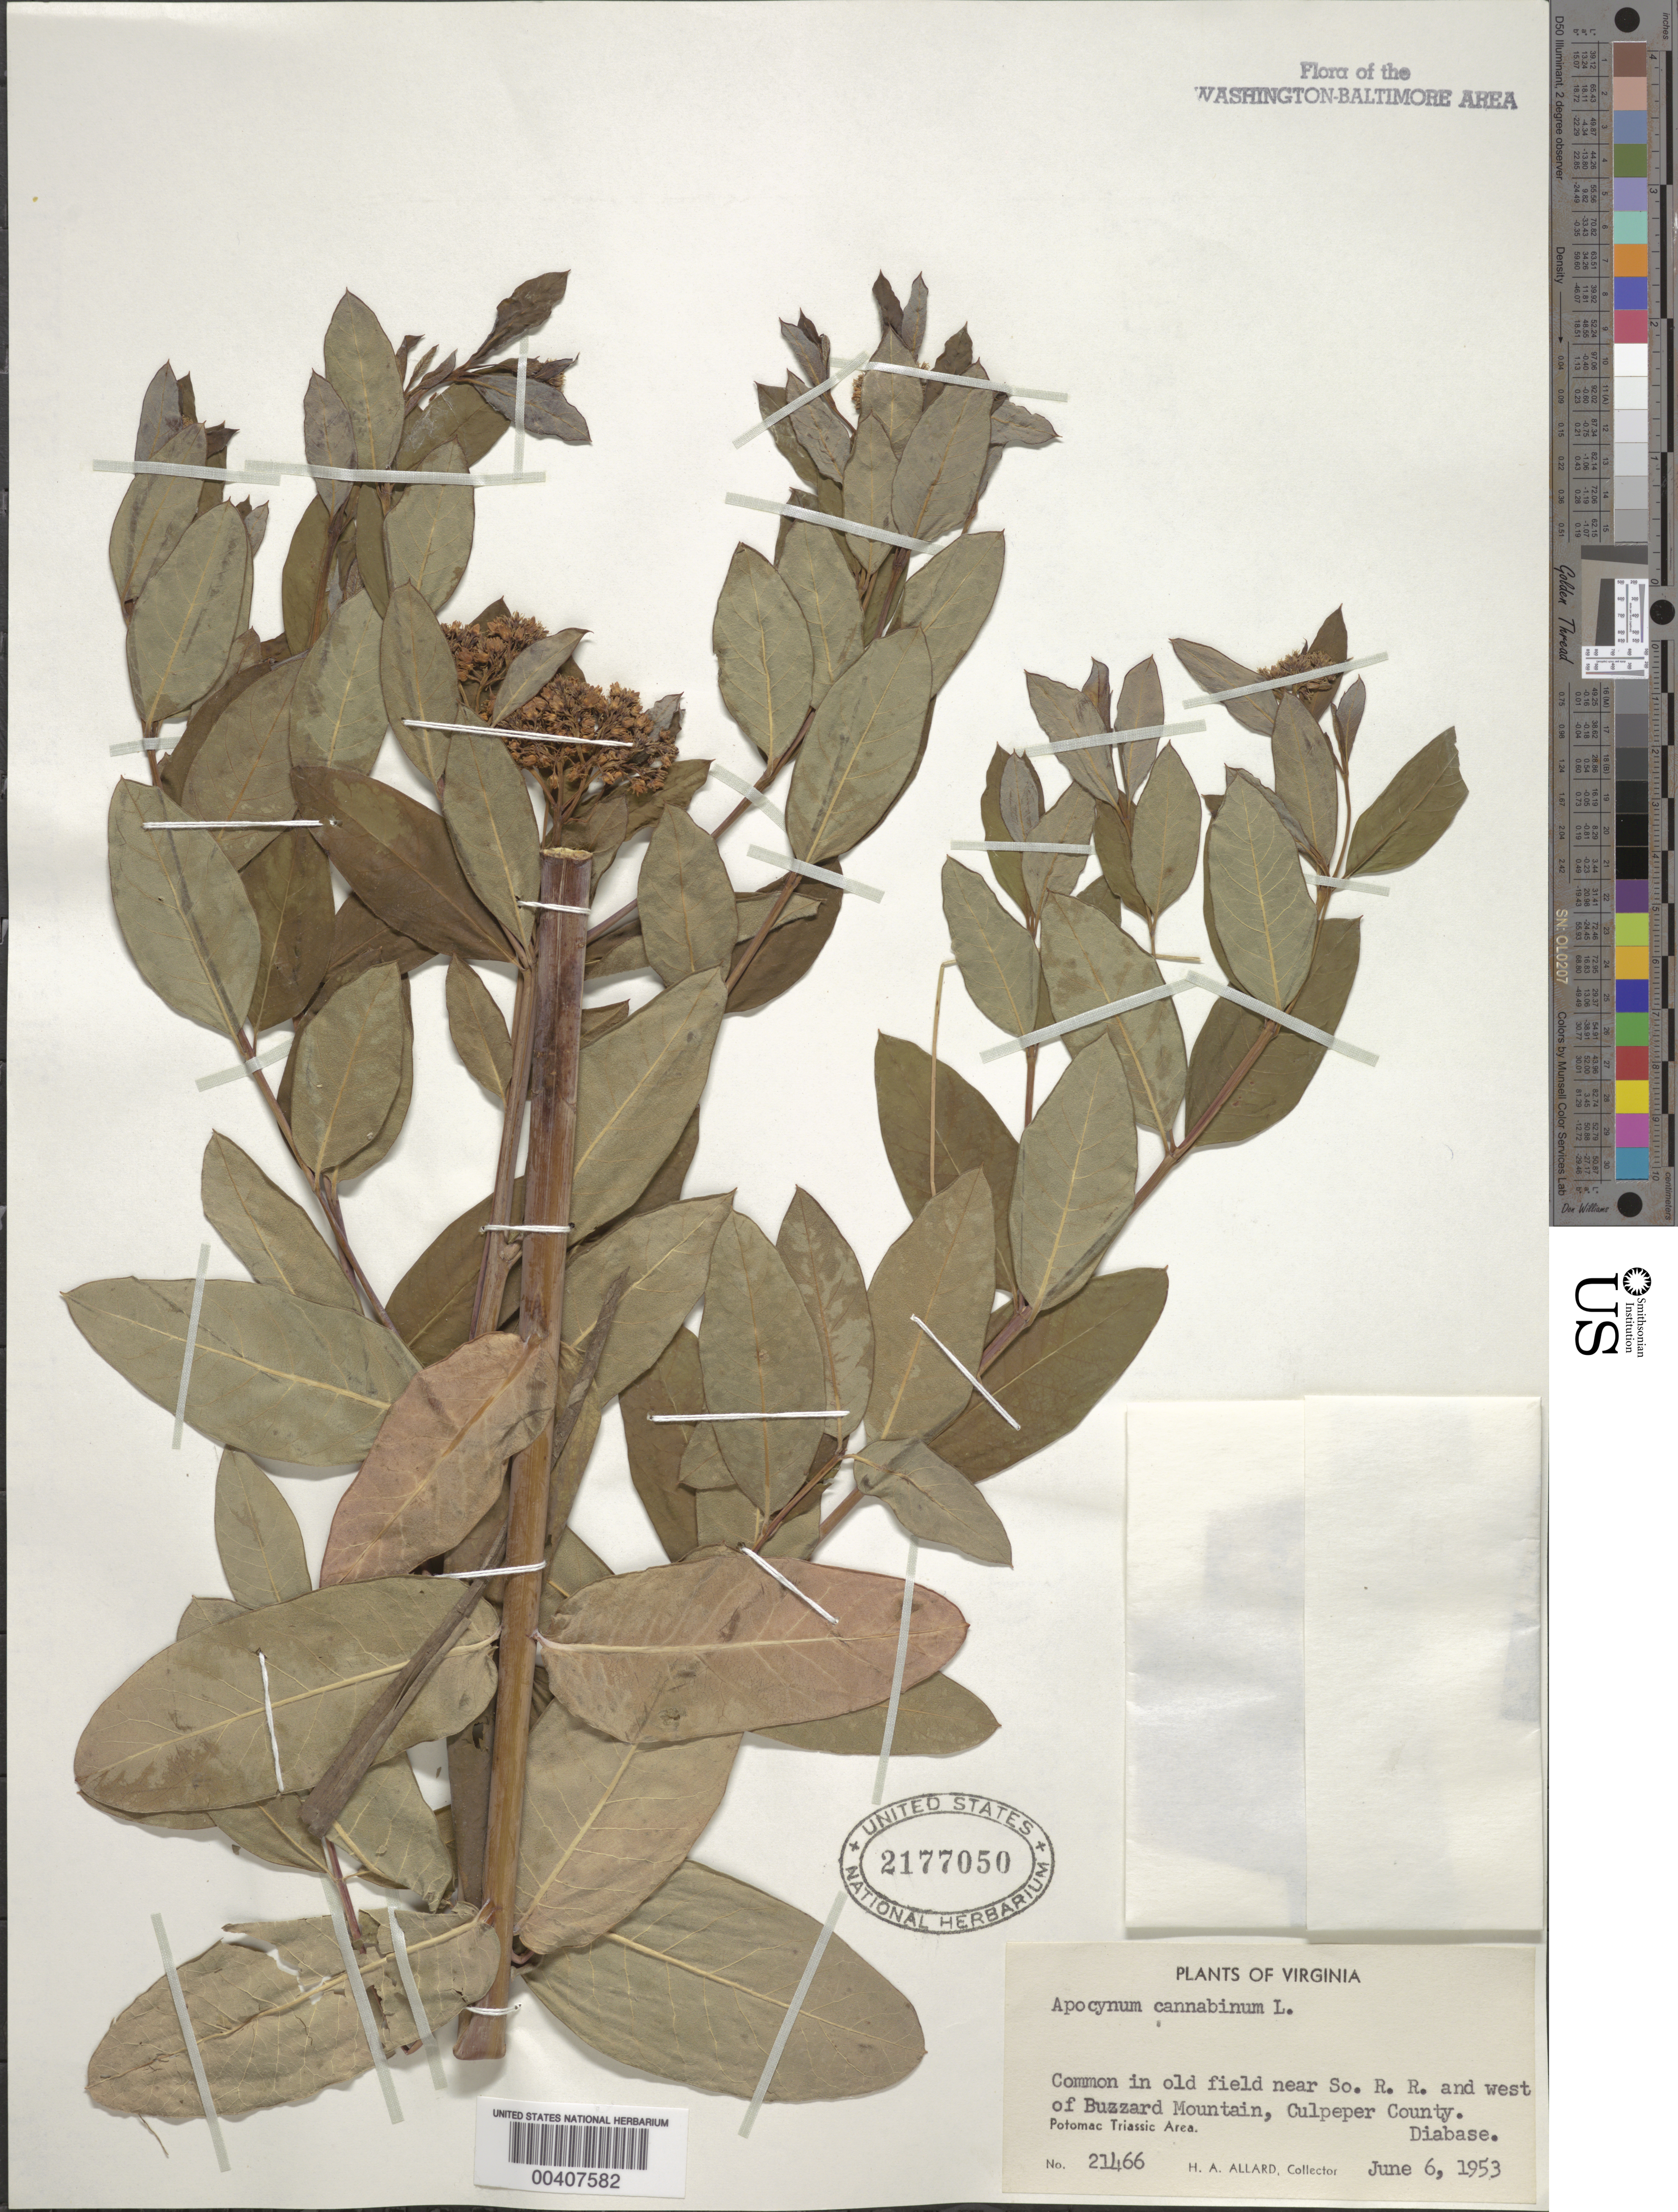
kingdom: Plantae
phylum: Tracheophyta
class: Magnoliopsida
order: Gentianales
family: Apocynaceae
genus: Apocynum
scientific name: Apocynum cannabinum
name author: L.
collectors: H. A. Allard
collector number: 21466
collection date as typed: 06 Jun 1953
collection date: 1953-06-06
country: United States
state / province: Virginia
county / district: Culpeper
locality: Near Southern Railway west of Buzzard Mountain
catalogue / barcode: US 2177050